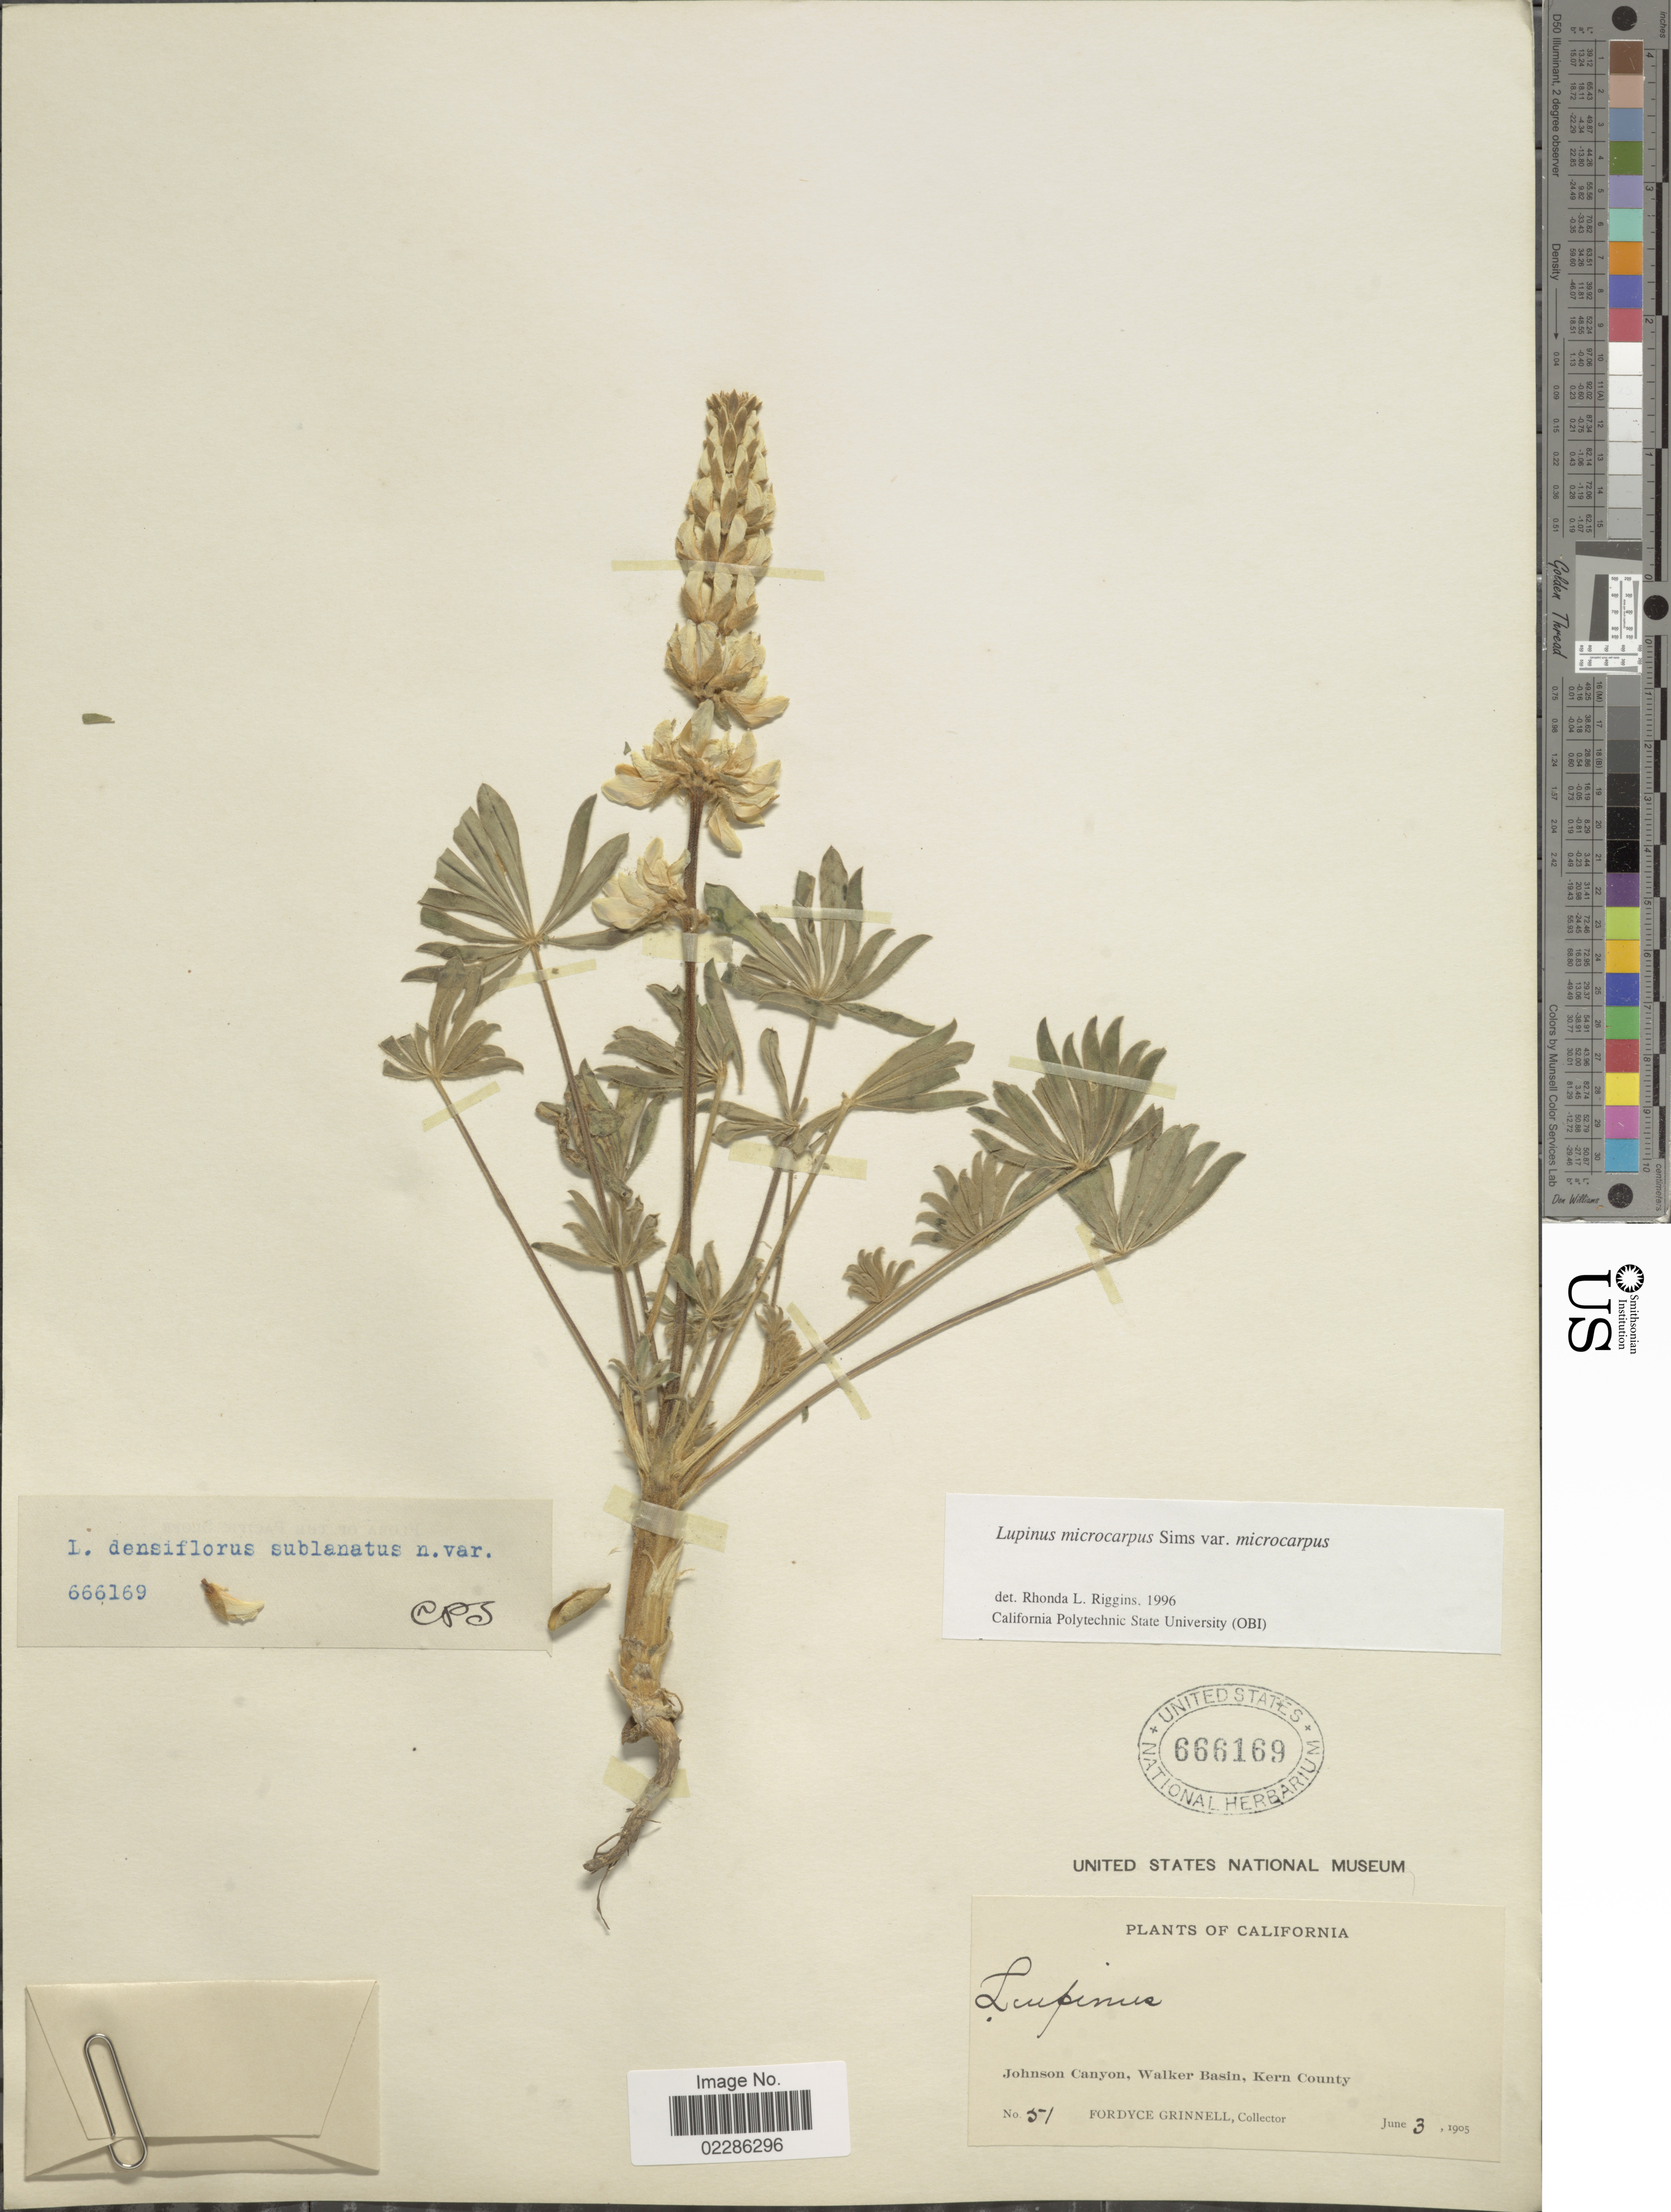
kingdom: Plantae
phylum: Tracheophyta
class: Magnoliopsida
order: Fabales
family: Fabaceae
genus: Lupinus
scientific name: Lupinus microcarpus var. microcarpus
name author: Sims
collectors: F. Grinnell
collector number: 51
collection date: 1905-06-03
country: United States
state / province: California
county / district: Kern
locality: Johnson Canyon, Walker Basin, Kern County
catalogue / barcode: US 666169